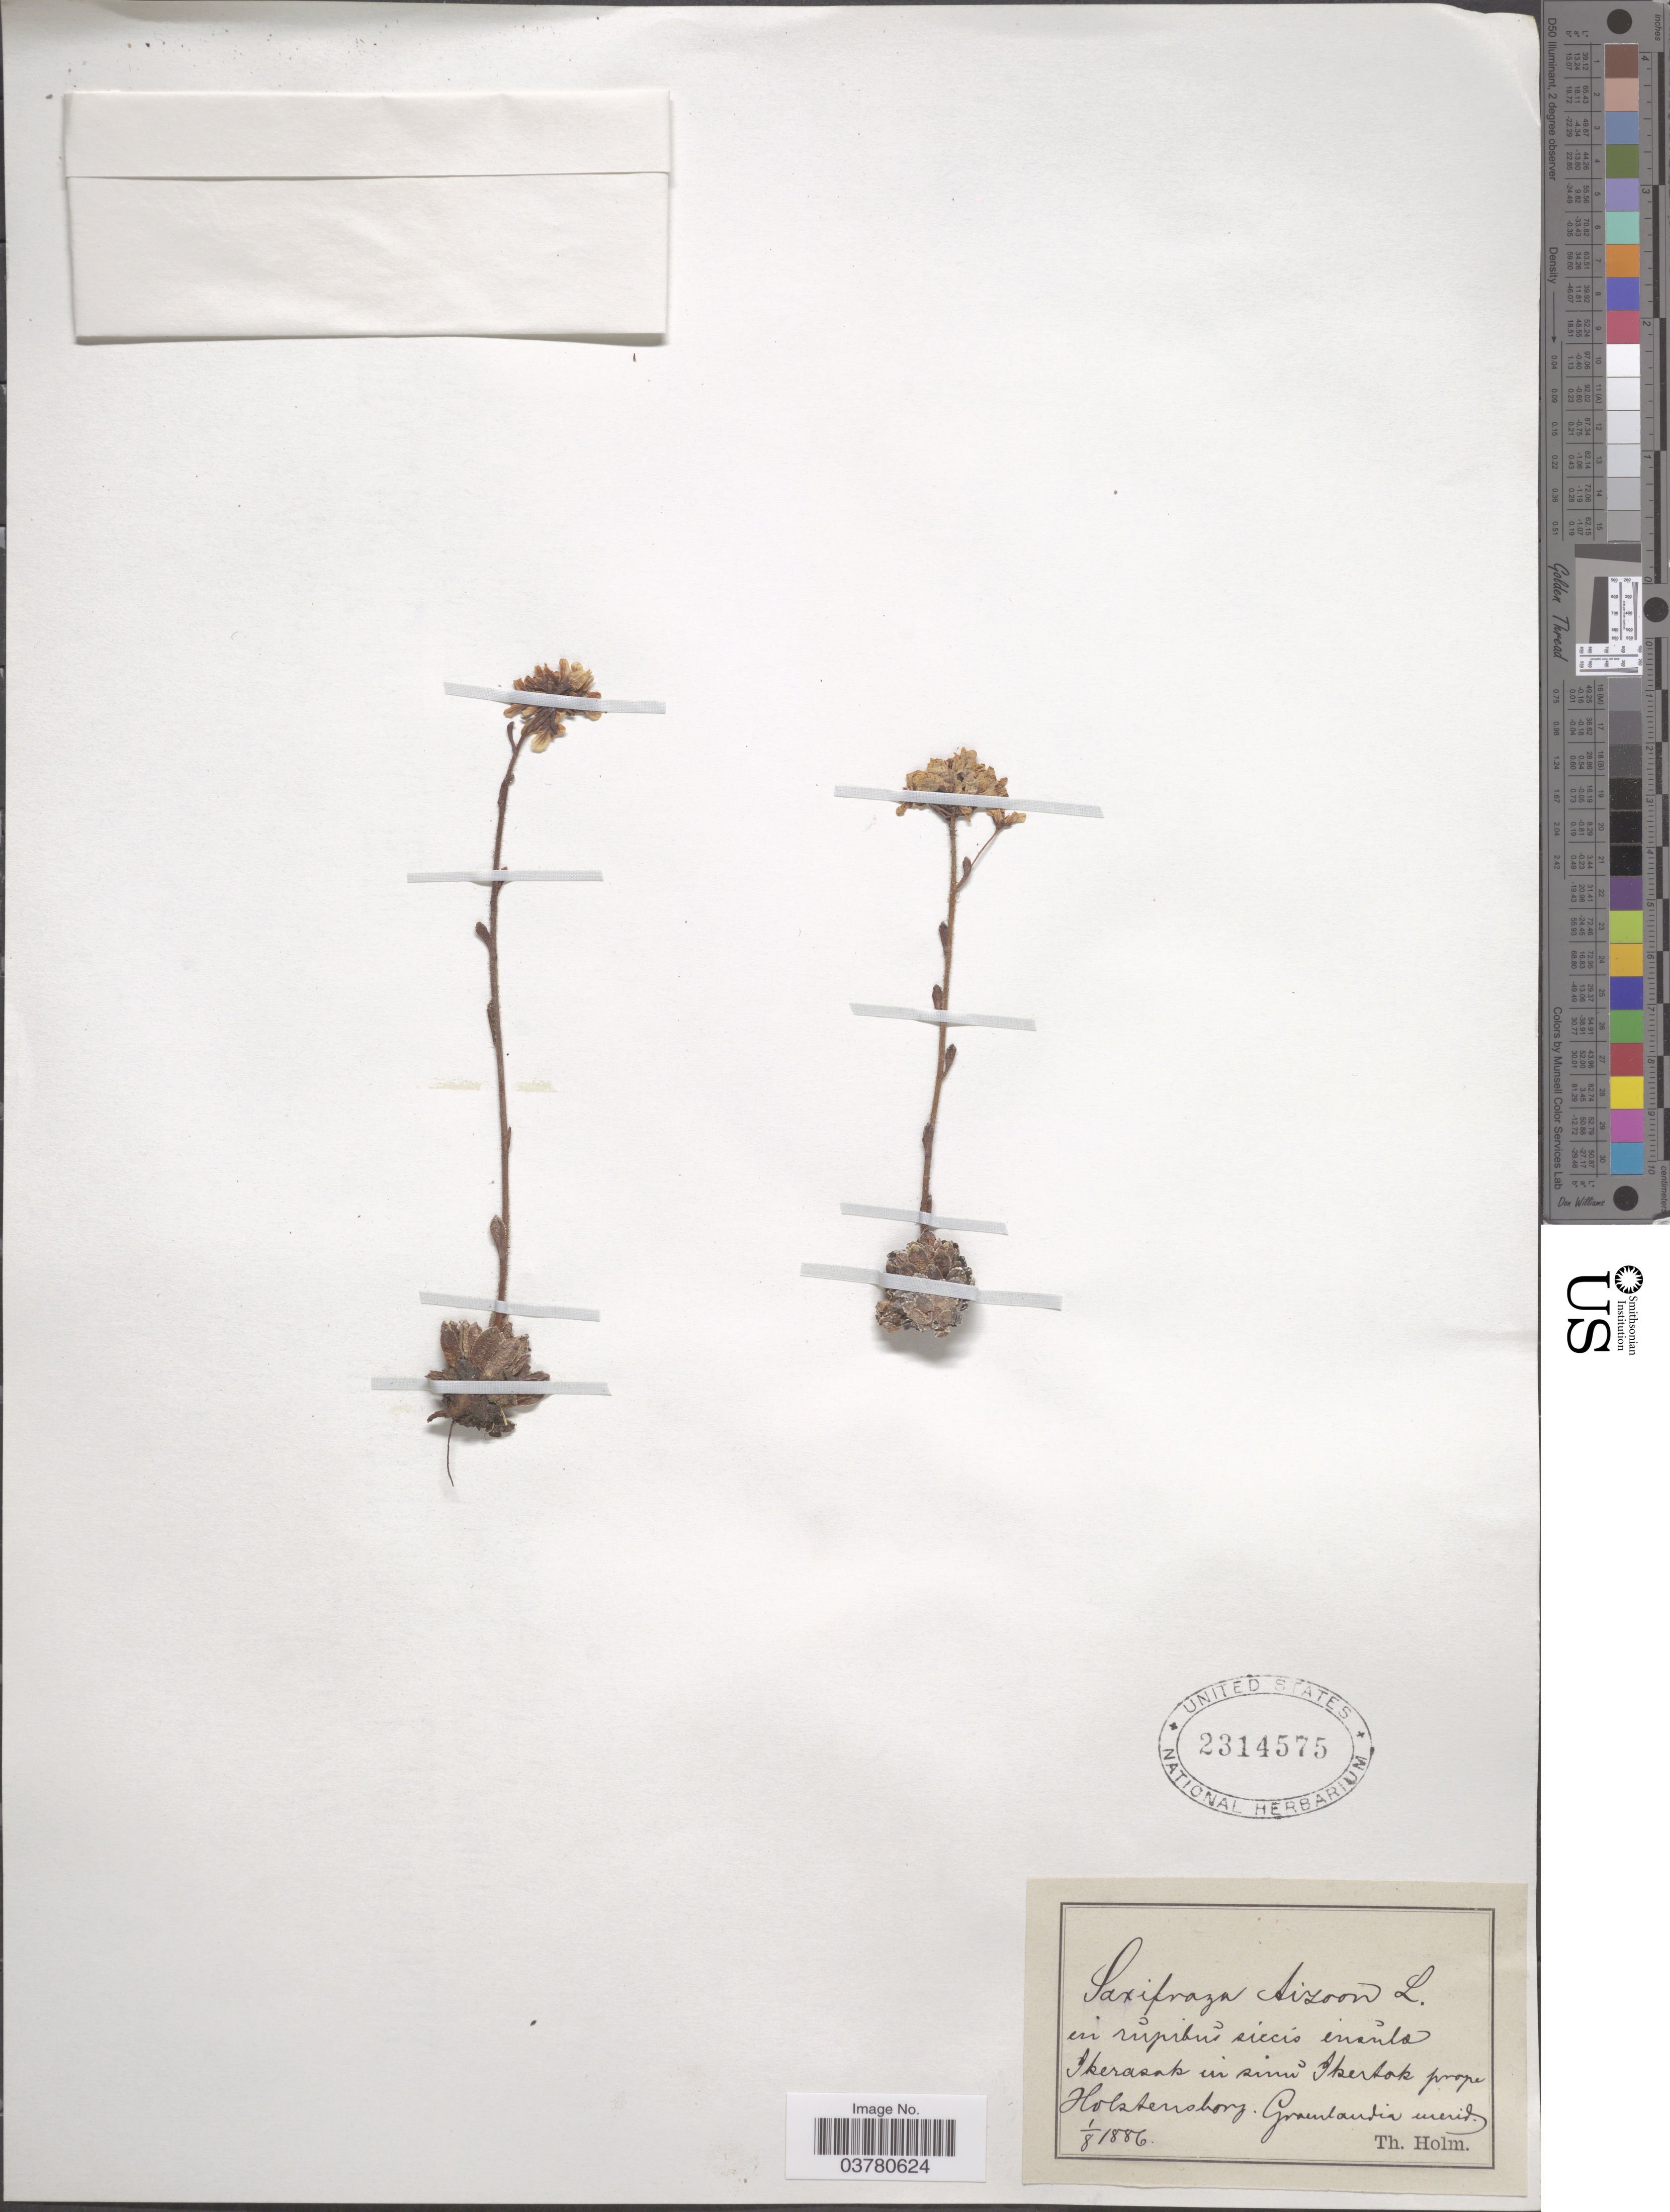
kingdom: Plantae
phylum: Tracheophyta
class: Magnoliopsida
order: Saxifragales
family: Saxifragaceae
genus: Saxifraga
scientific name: Saxifraga paniculata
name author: Mill.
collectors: T. Holm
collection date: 1886-08-01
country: Greenland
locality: In rupibus siccis insula Ikerasak in sinu Ikertok prope Holstensberg. Groenlandia merid.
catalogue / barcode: US 2314575